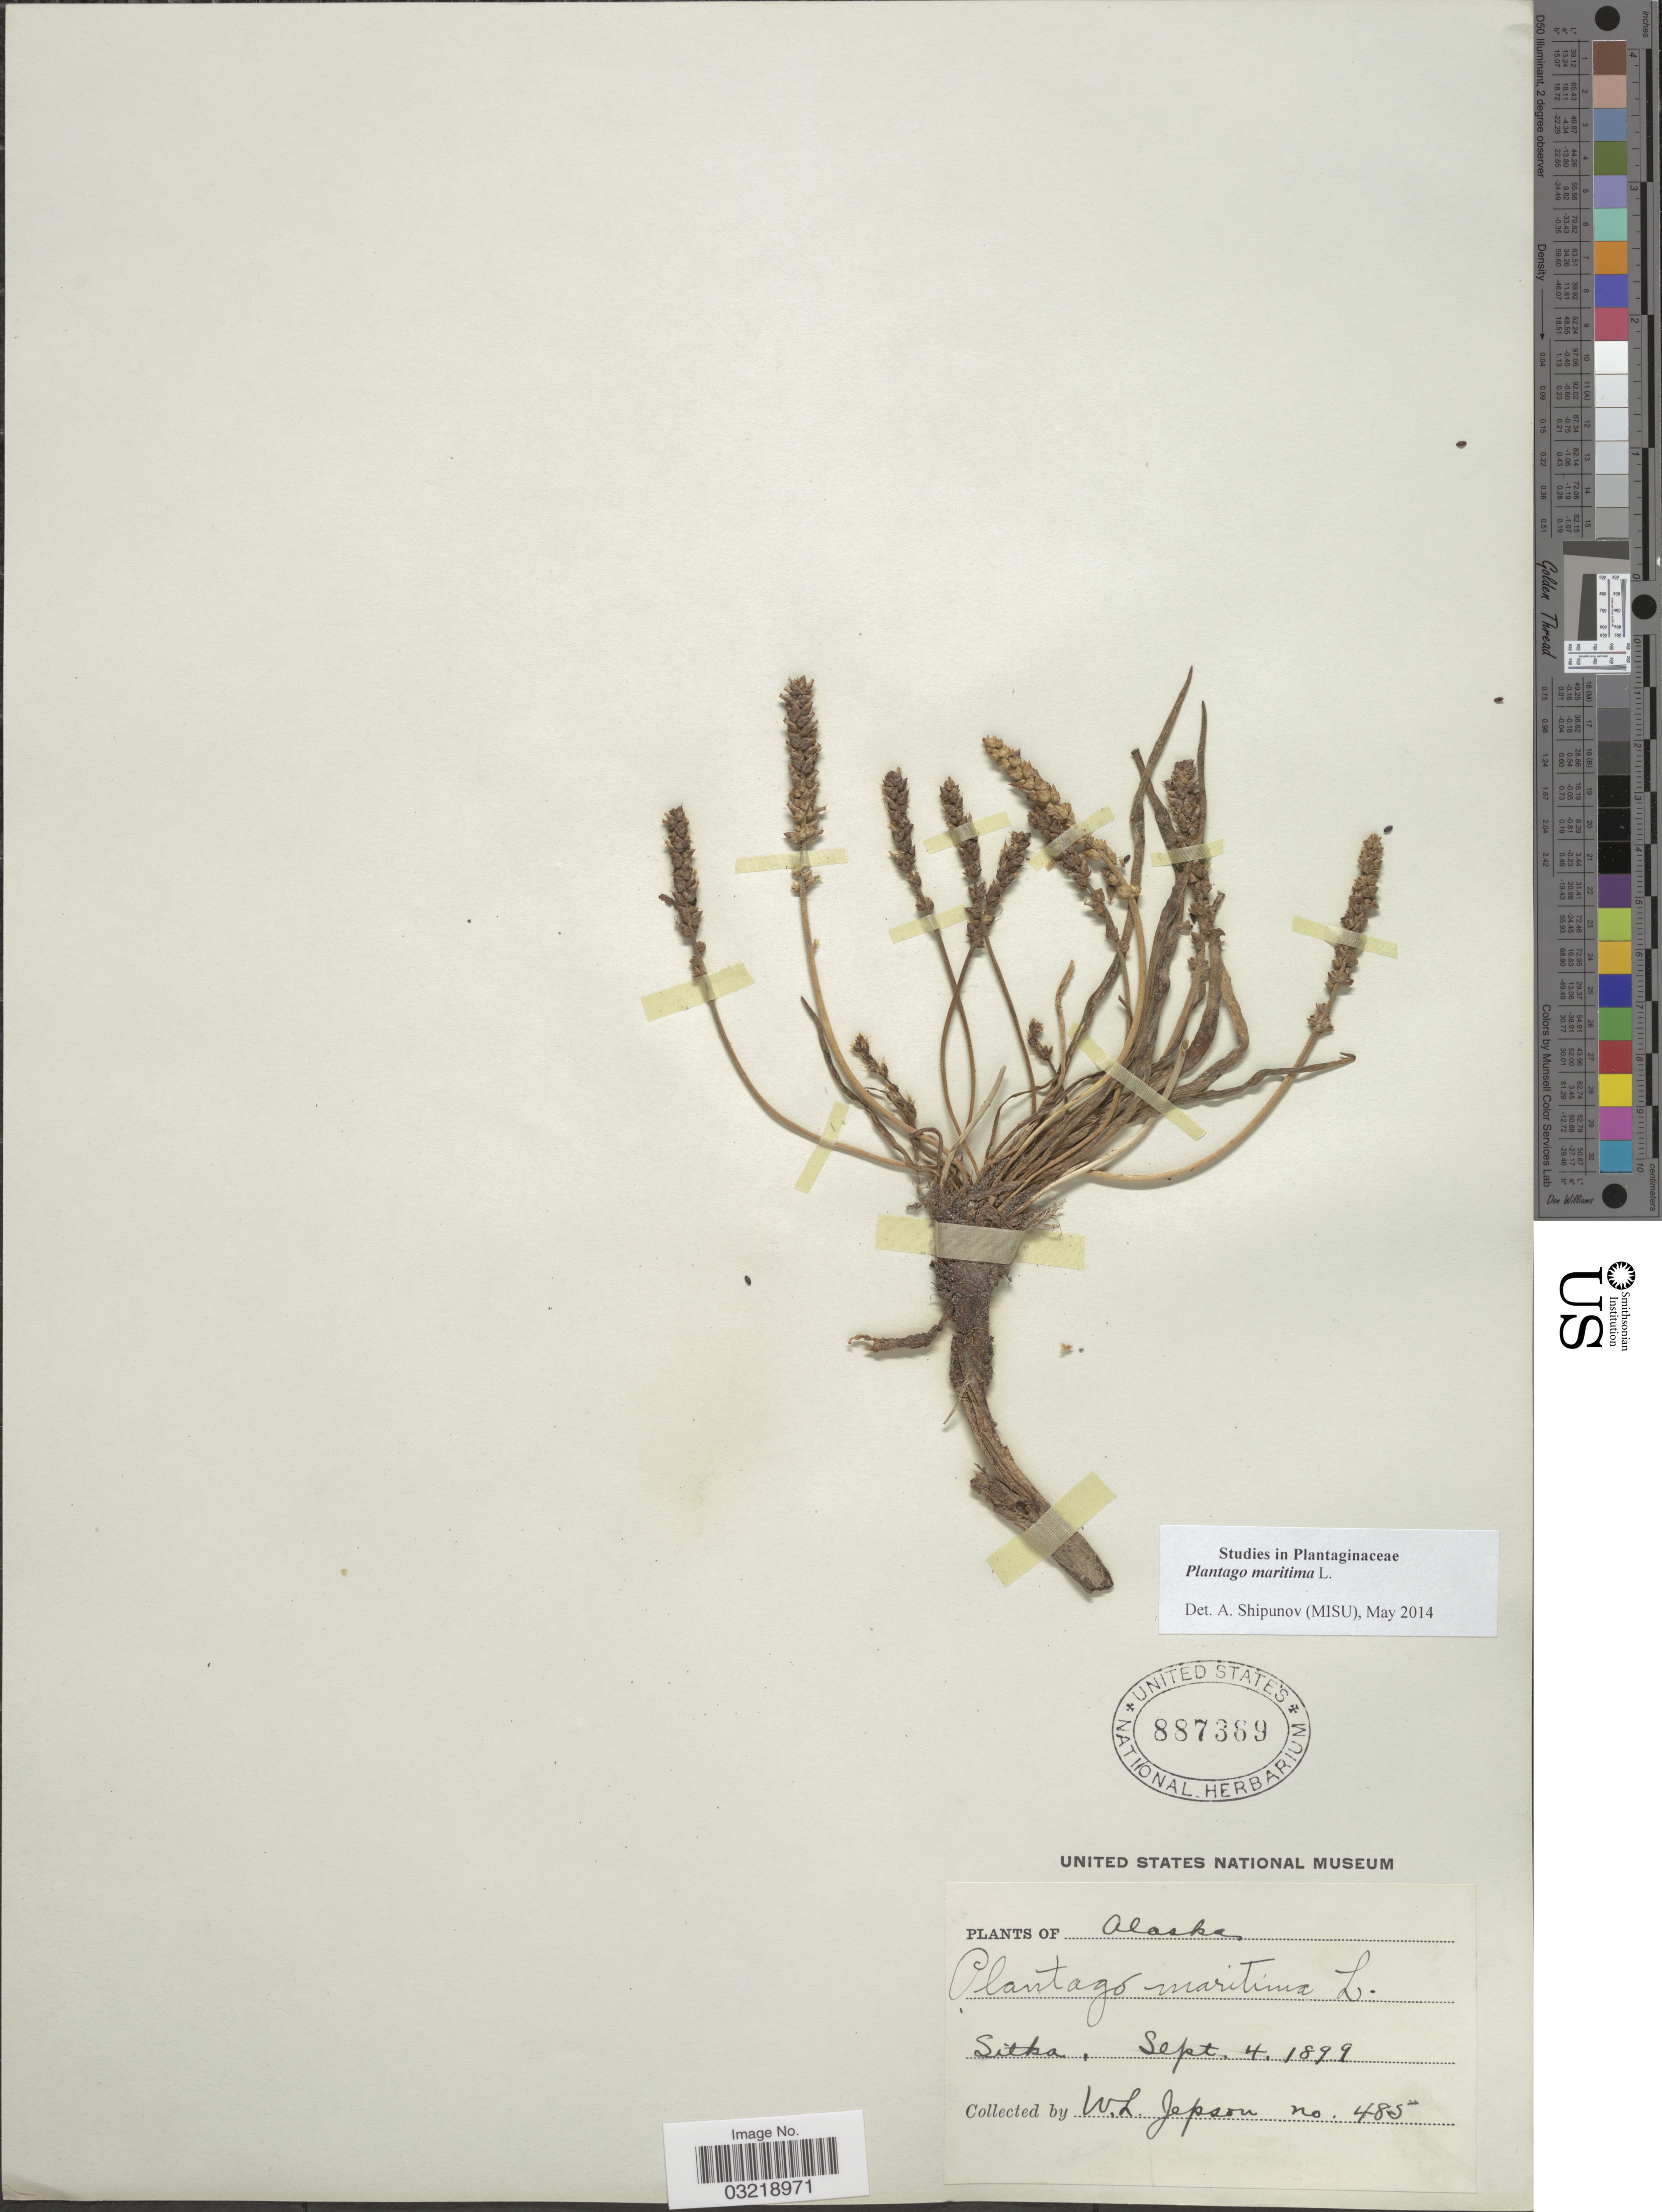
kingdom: Plantae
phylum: Tracheophyta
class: Magnoliopsida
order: Lamiales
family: Plantaginaceae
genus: Plantago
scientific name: Plantago maritima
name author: L.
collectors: W. L. Jepson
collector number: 485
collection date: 1899-09-04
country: United States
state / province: Alaska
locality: Sitka.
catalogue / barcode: US 887389